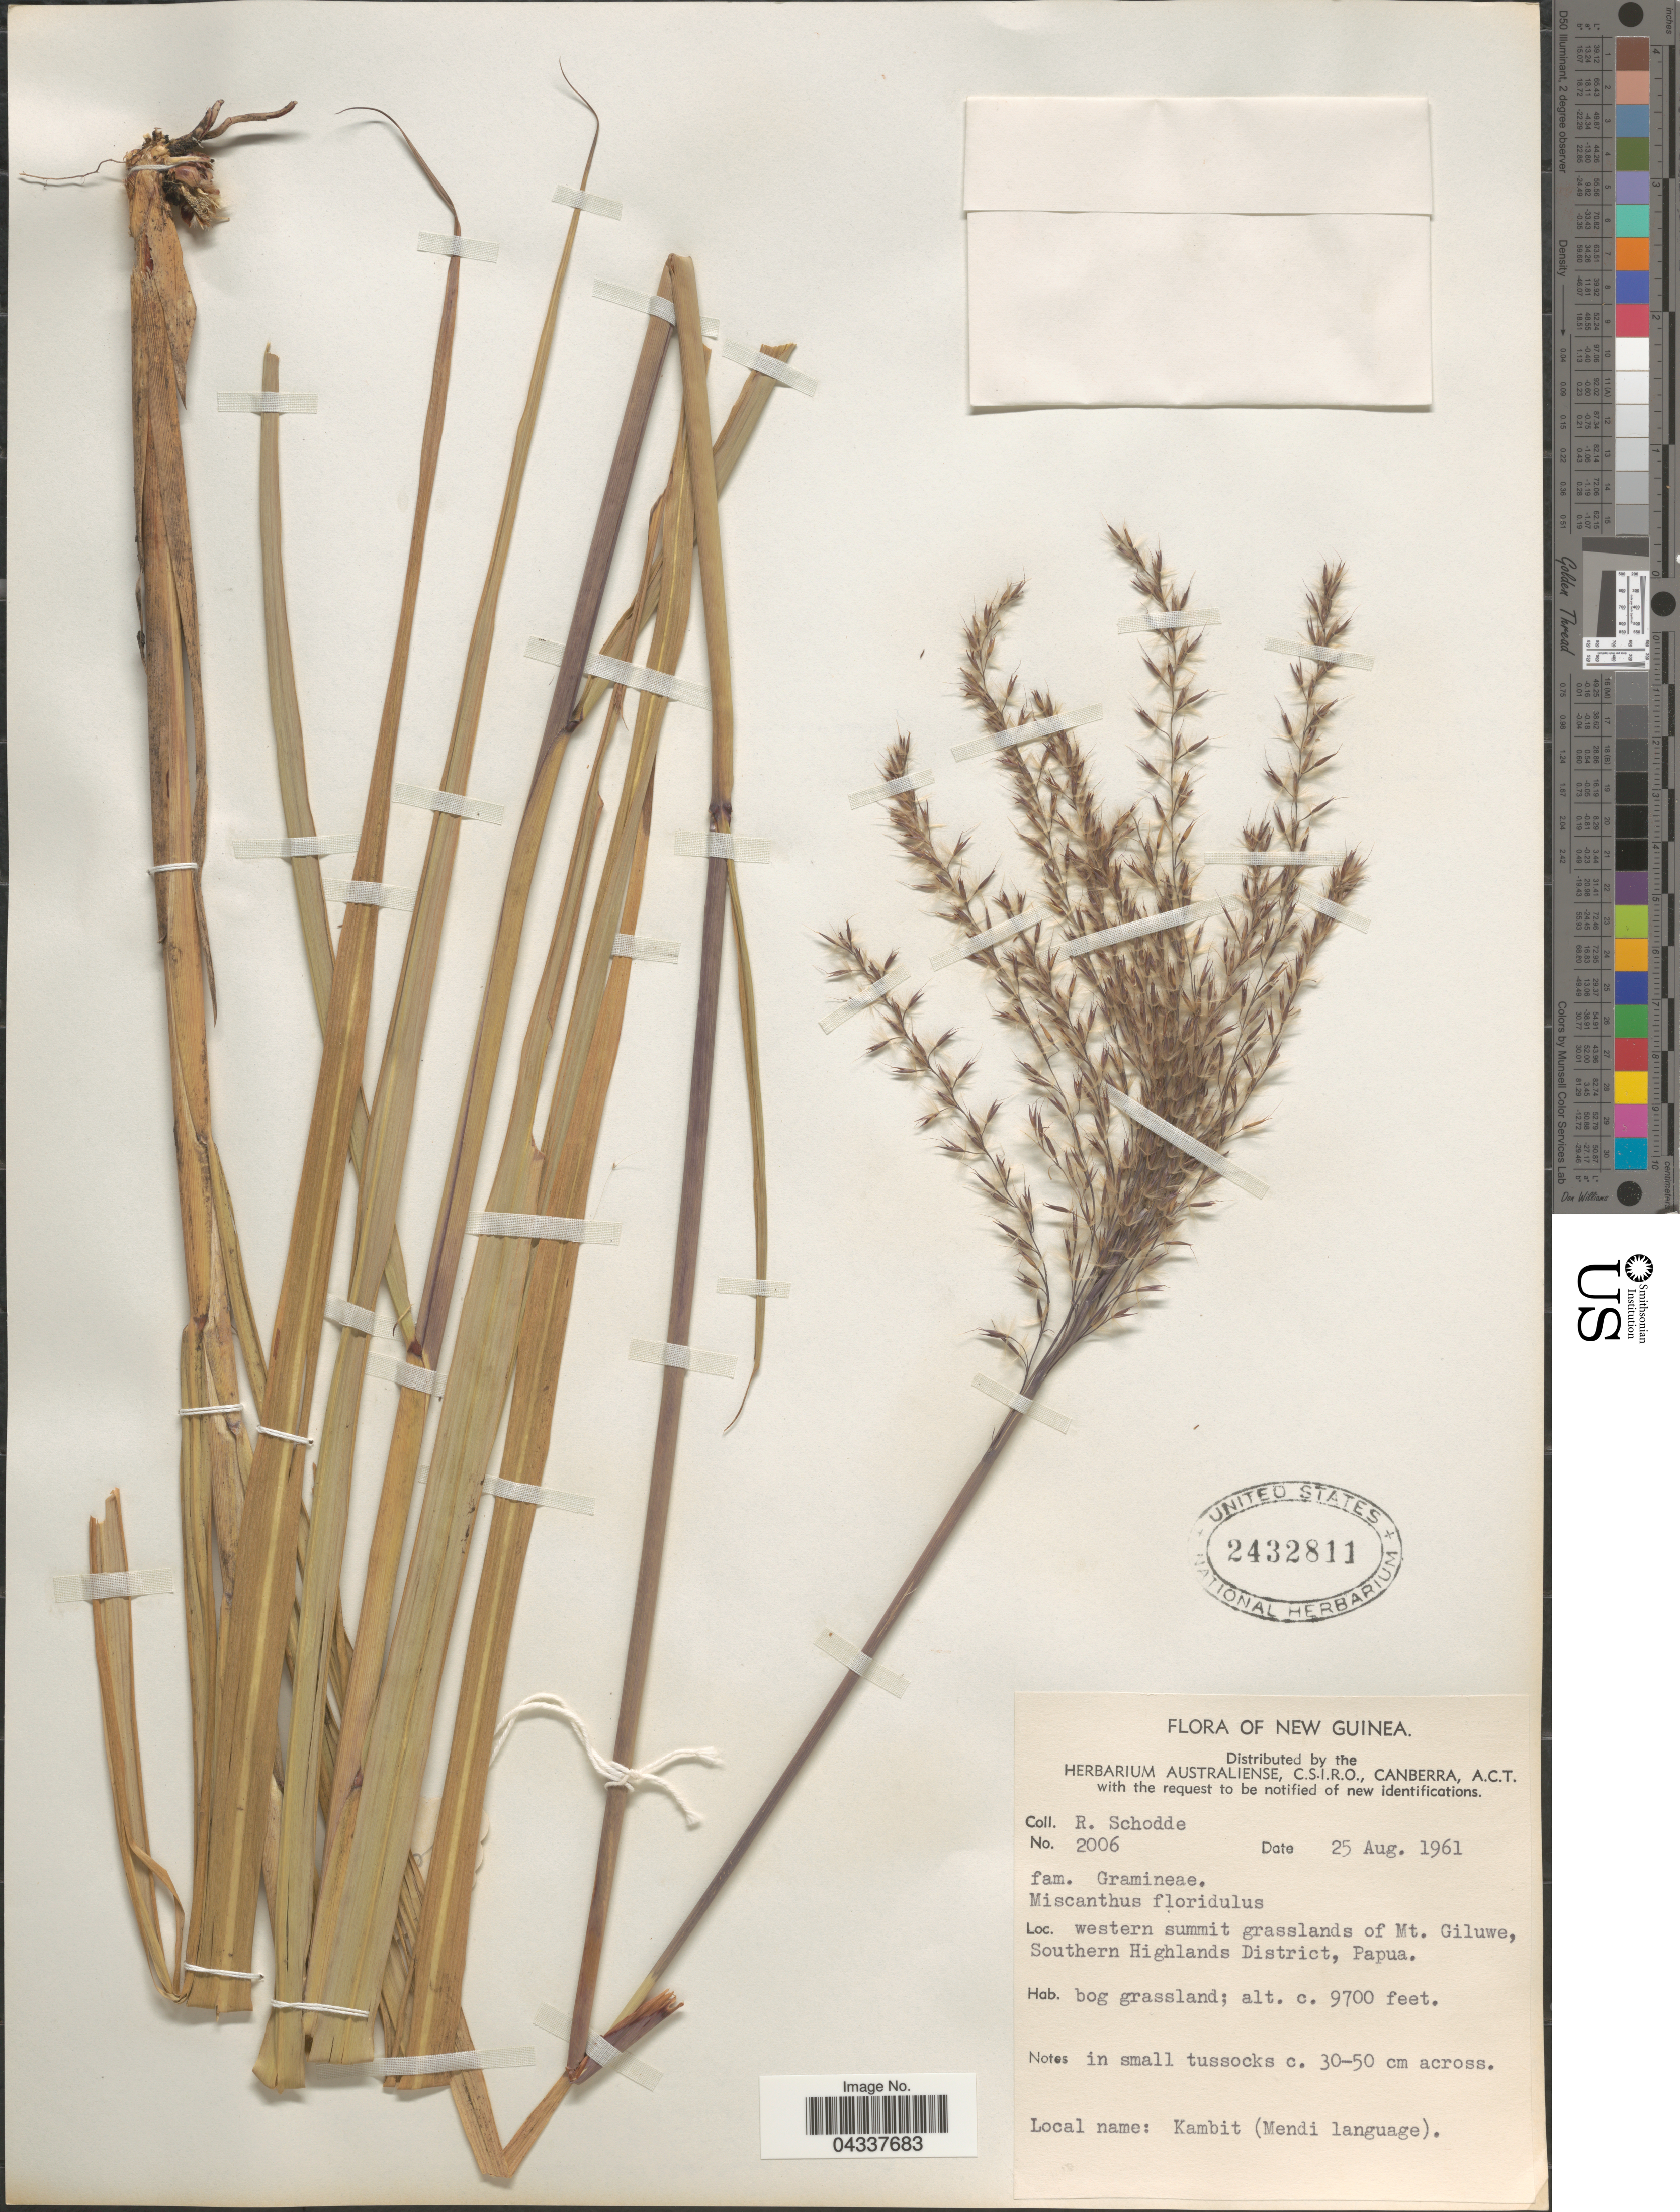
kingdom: Plantae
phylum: Tracheophyta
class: Liliopsida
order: Poales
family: Poaceae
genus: Miscanthus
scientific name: Miscanthus floridulus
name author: (Labill.) Warb.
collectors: R. Schodde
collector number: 2006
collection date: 1961-08-25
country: Papua New Guinea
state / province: Southern Highlands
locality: Western summit grasslands of Mt. Giluwe, Southern Highlands District, Papua.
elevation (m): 2957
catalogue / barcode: US 2432811